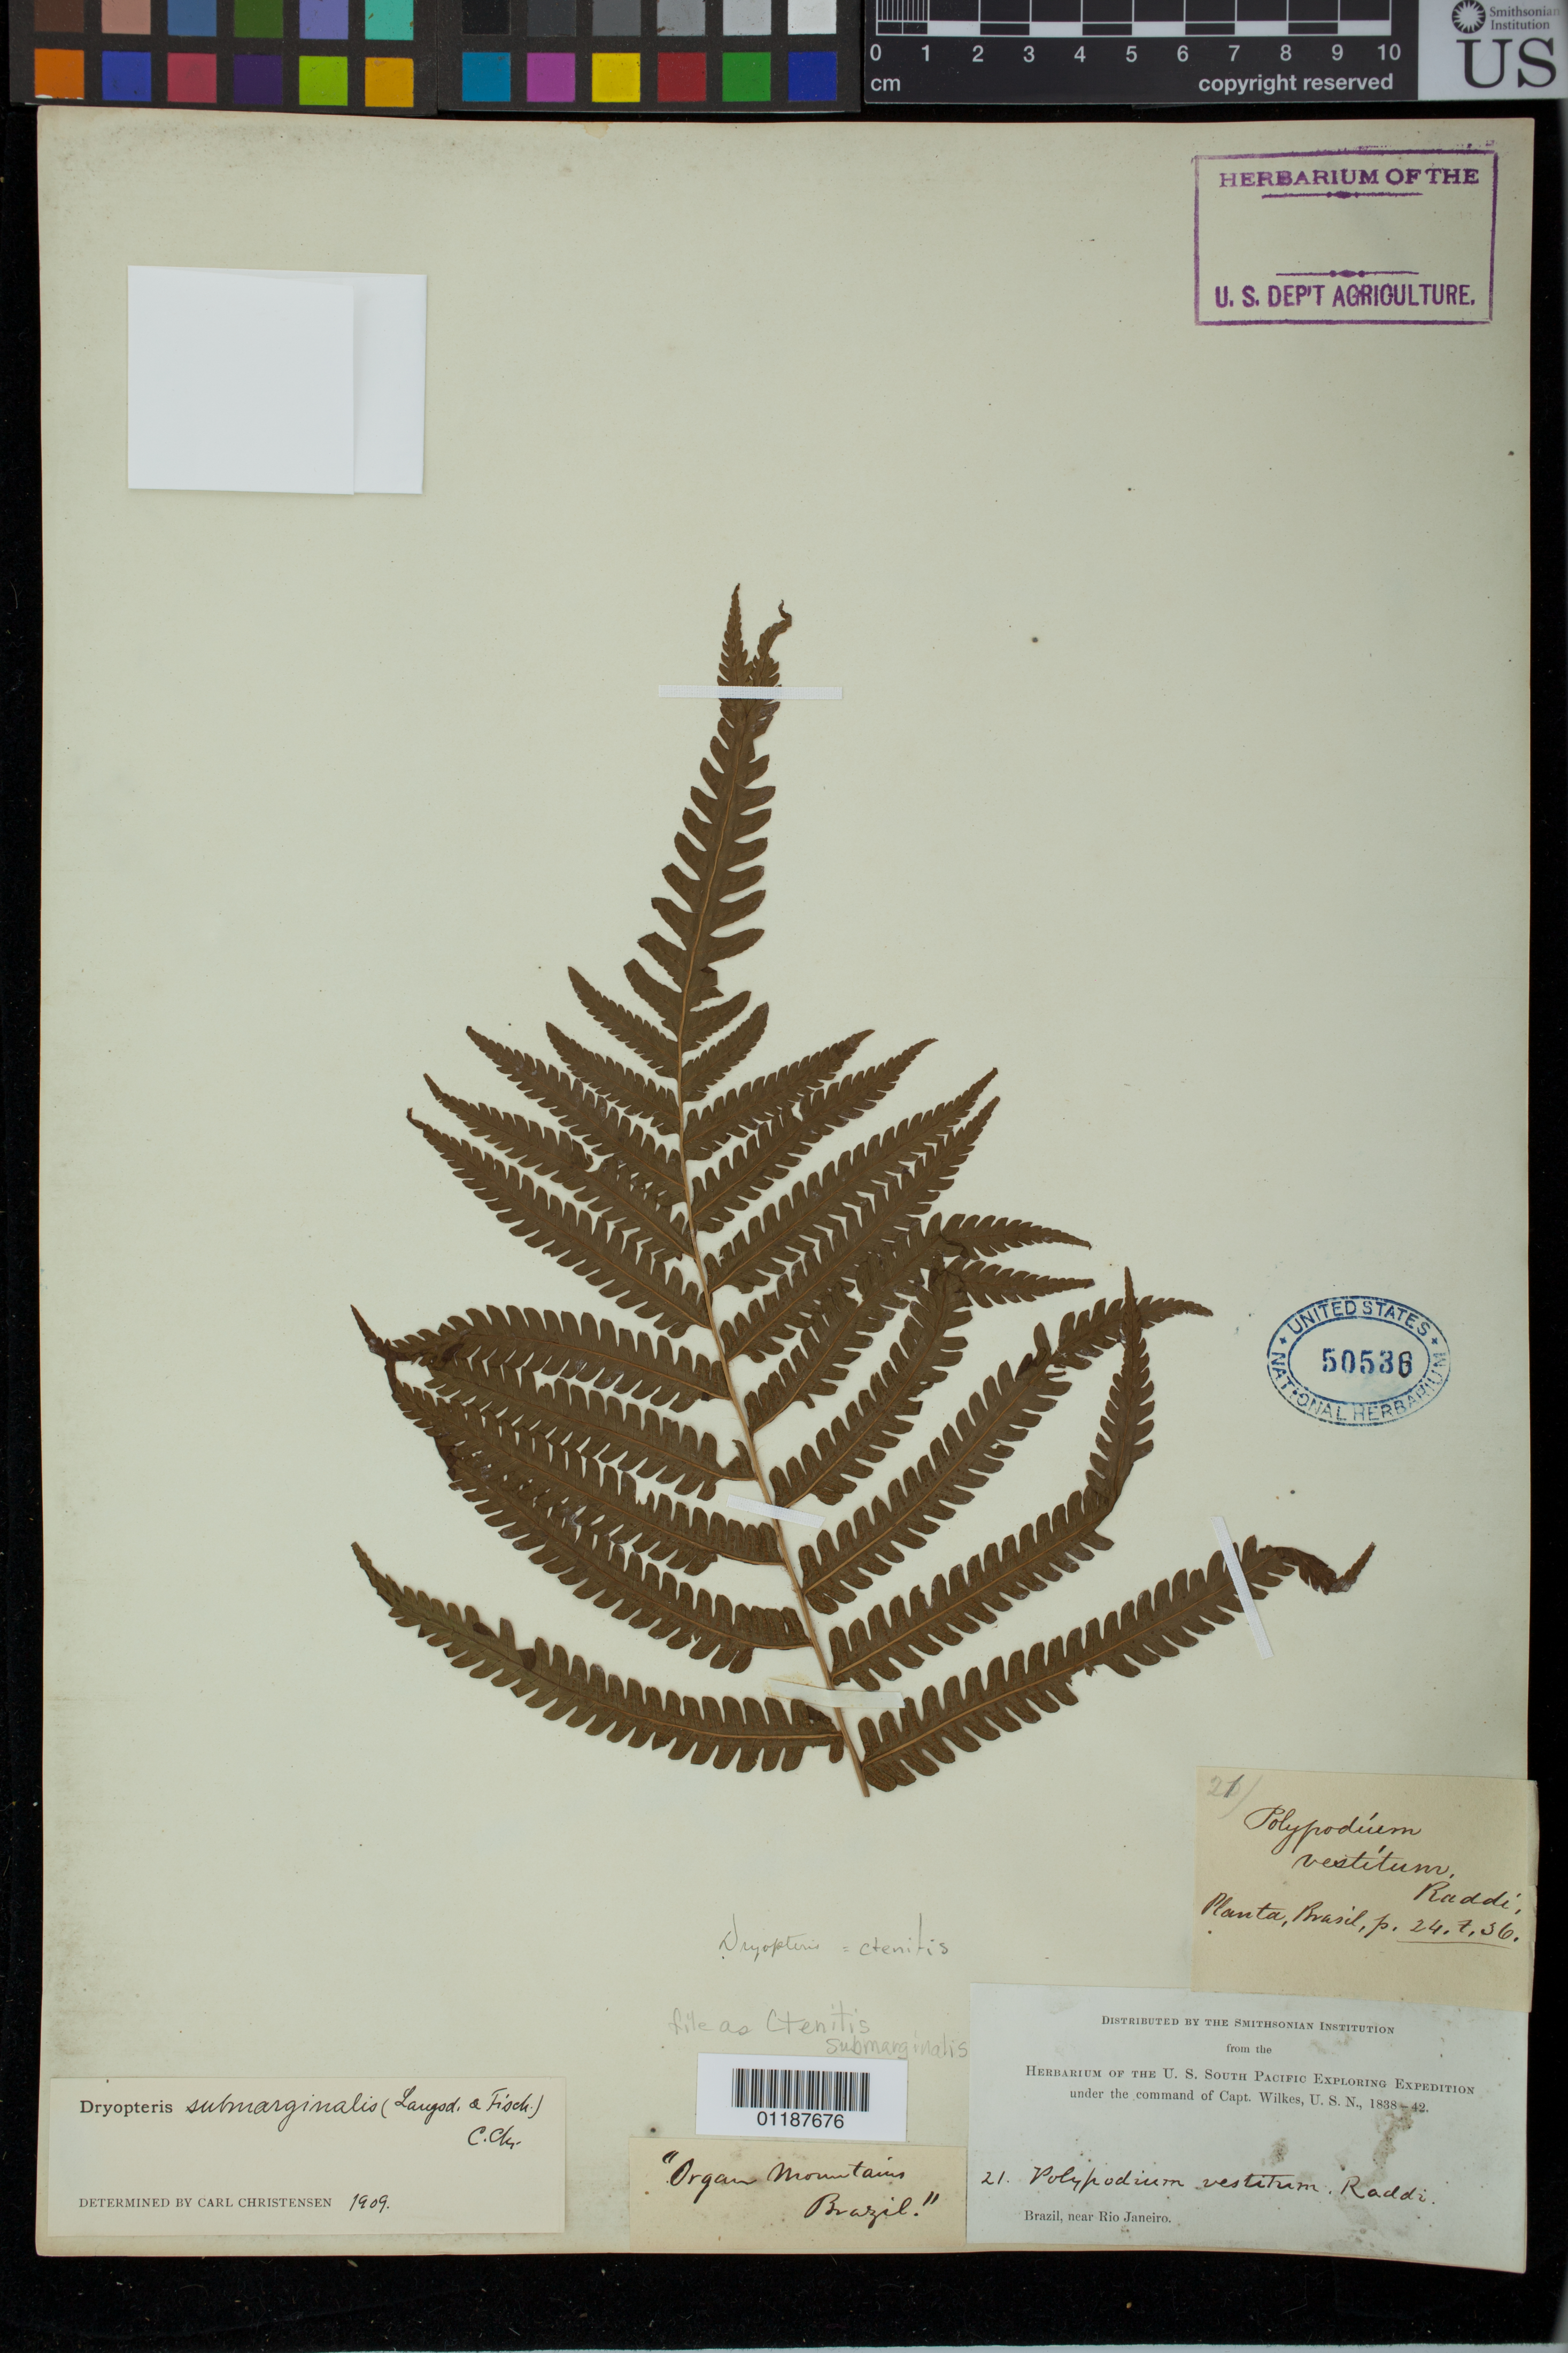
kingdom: Plantae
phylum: Tracheophyta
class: Polypodiopsida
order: Polypodiales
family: Dryopteridaceae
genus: Ctenitis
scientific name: Ctenitis submarginalis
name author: (Langsd. & Fisch.) Ching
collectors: Wilkes Explor. Exped.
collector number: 21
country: Brazil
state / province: Río de Janeiro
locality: Organ Mountains, Planta near Rio Janeiro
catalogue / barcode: US 50536